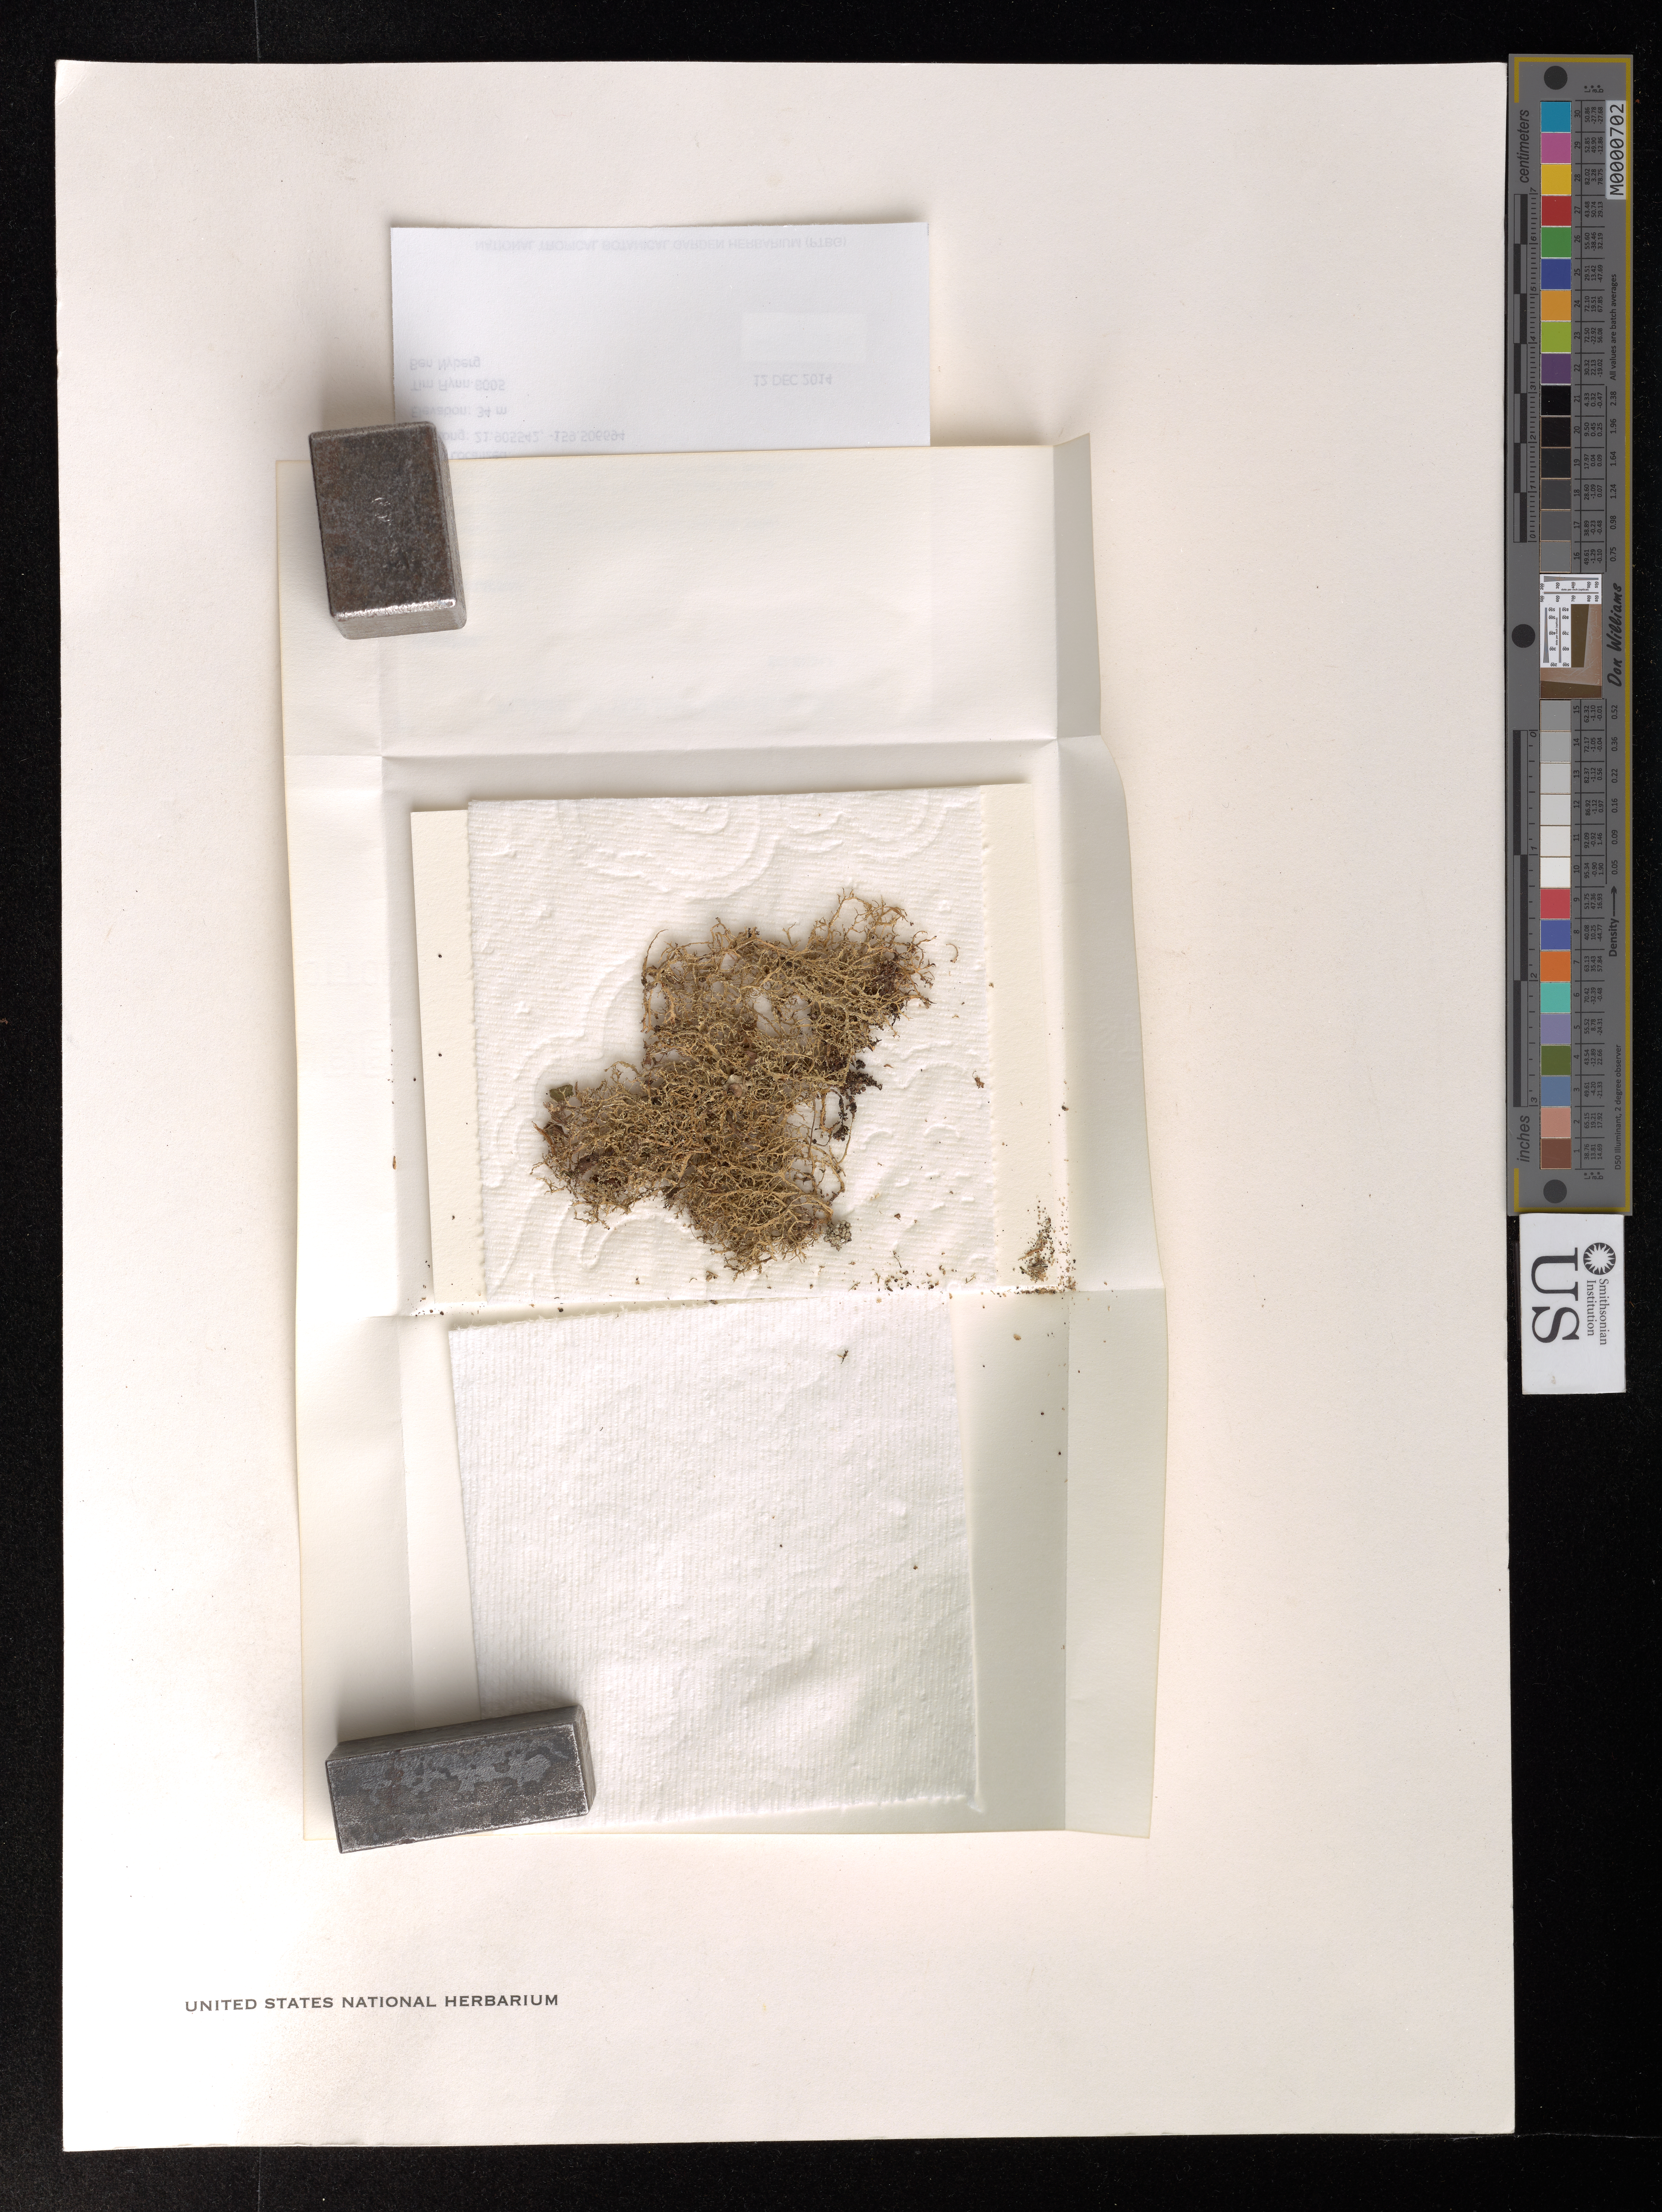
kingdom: Fungi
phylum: Ascomycota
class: Lecanoromycetes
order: Lecanorales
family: Ramalinaceae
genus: Ramalina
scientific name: Ramalina sp.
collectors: T. W. Flynn & B. Nyberg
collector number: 8005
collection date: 2014-12-12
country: United States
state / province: Hawaii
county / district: Kauai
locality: Kauai Koloa District. Lawai Valley. National Tropical Botanical Garden, Big Valley.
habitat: Epiphytic on lower trunk (below 3 ft.) of cultivated Chorisia (070607001).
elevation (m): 34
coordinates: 21.905542, -159.506694